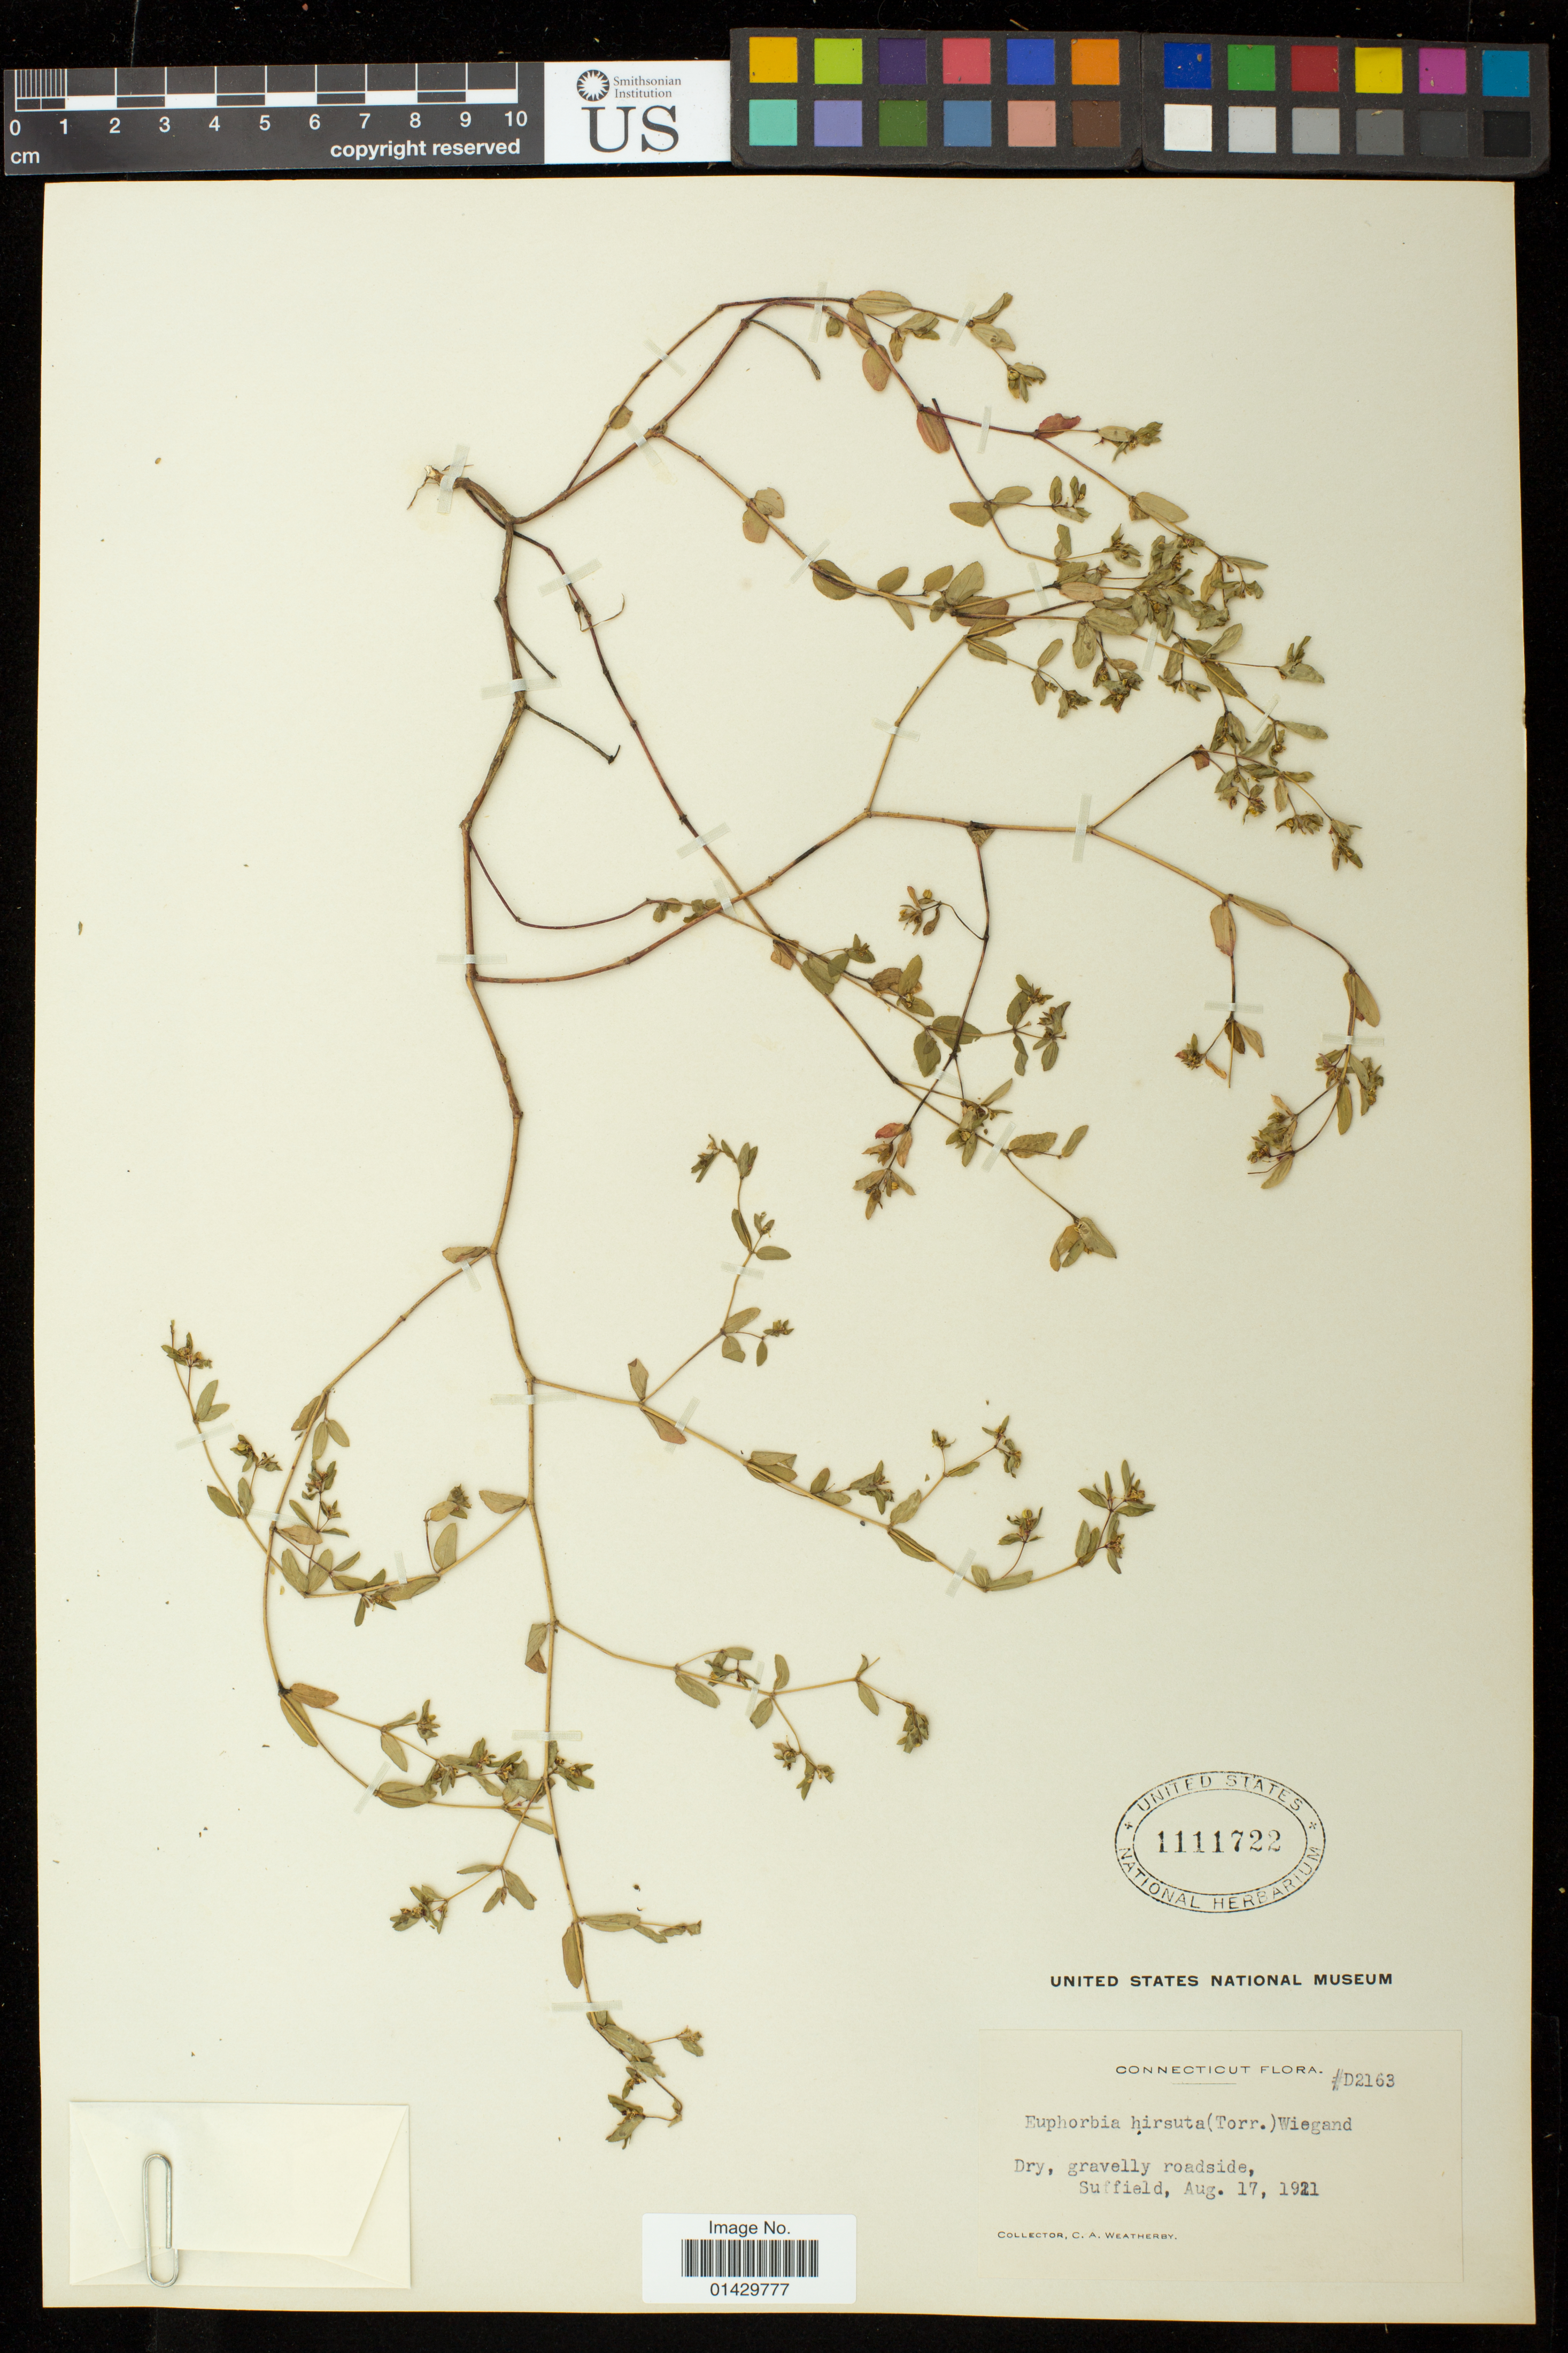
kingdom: Plantae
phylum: Tracheophyta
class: Magnoliopsida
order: Malpighiales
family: Euphorbiaceae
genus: Euphorbia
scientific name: Euphorbia vermiculata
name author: Raf.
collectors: C. A. Weatherby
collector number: D2163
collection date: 1921-08-17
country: United States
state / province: Connecticut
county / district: Hartford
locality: Dry, gravelly roadside, Suffield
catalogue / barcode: US 1111722